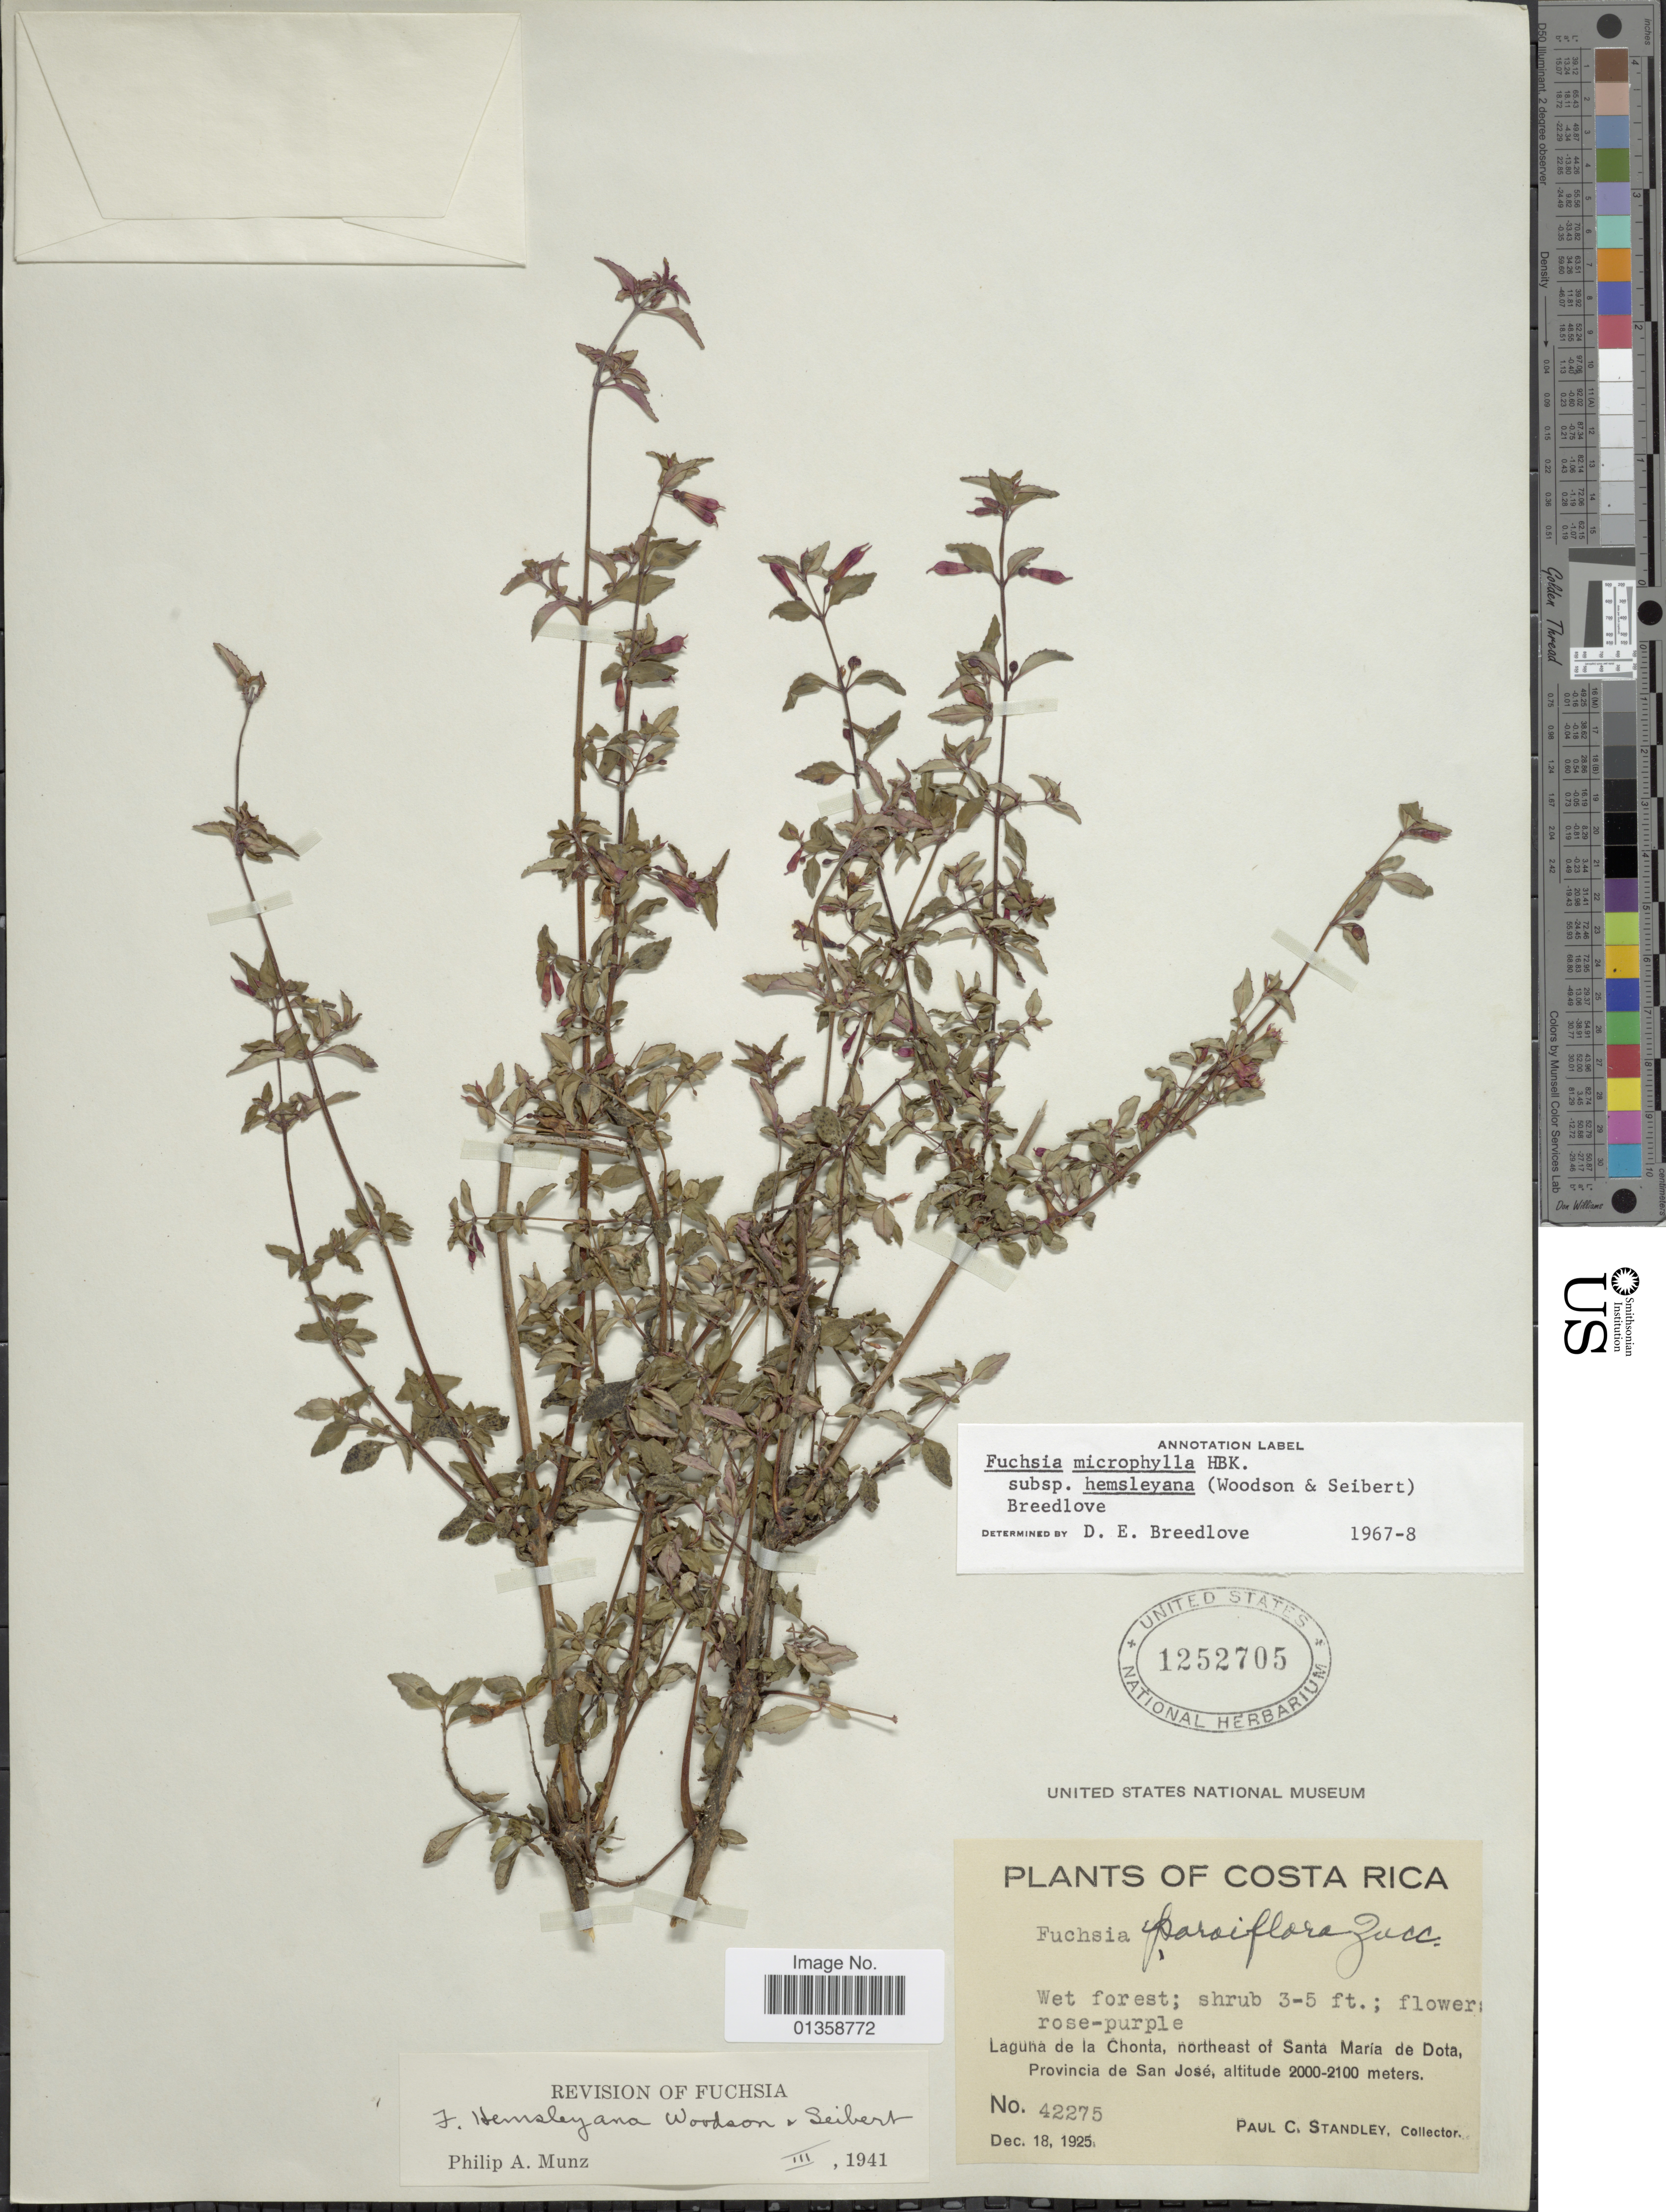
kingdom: Plantae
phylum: Tracheophyta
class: Magnoliopsida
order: Myrtales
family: Onagraceae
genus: Fuchsia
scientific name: Fuchsia microphylla subsp. hemsleyana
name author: (Woodson & Seibert) Breedlove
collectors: P. C. Standley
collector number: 42275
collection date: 1925-12-18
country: Costa Rica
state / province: San José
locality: Laguna de la Chonta, northeast of Santa Maria de Dota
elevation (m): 2000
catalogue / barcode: US 1252705